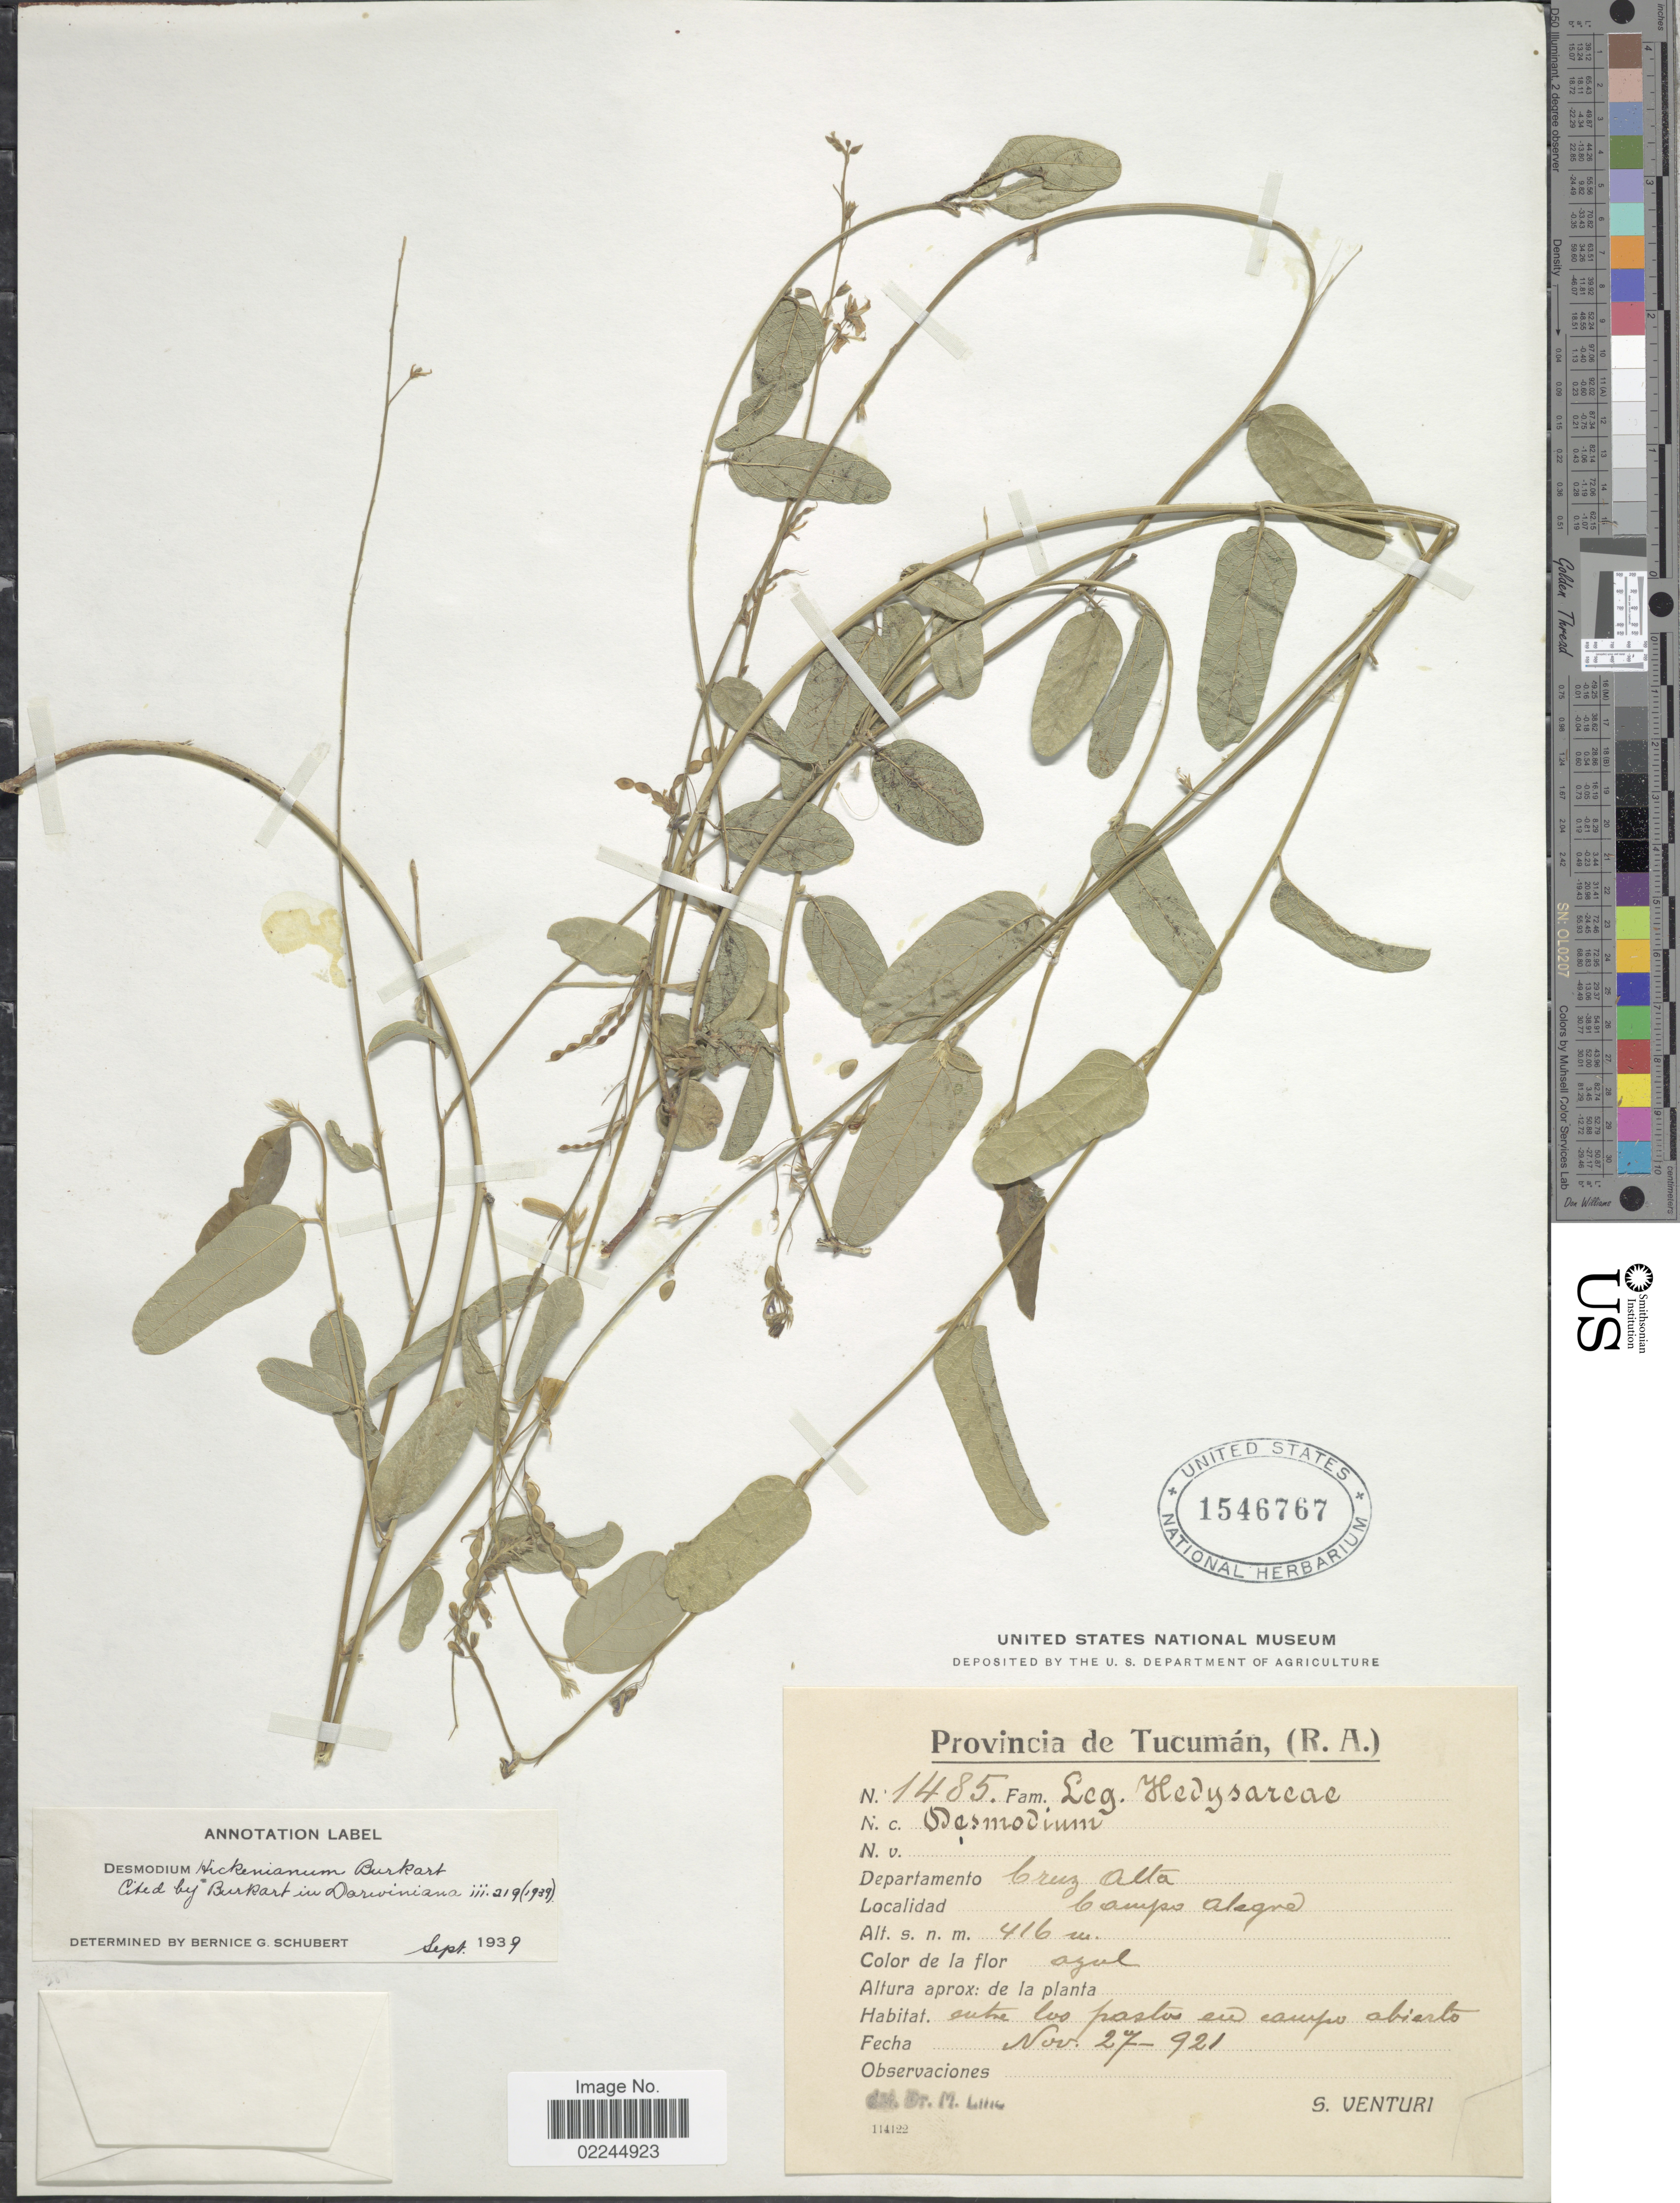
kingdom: Plantae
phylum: Tracheophyta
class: Magnoliopsida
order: Fabales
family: Fabaceae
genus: Desmodium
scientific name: Desmodium hickenianum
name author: Burkart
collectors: S. Venturi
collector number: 1485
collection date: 1921-11-27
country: Argentina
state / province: Tucuman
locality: Departamento Cruz Alta, Campo Alegre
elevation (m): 416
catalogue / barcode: US 1546767